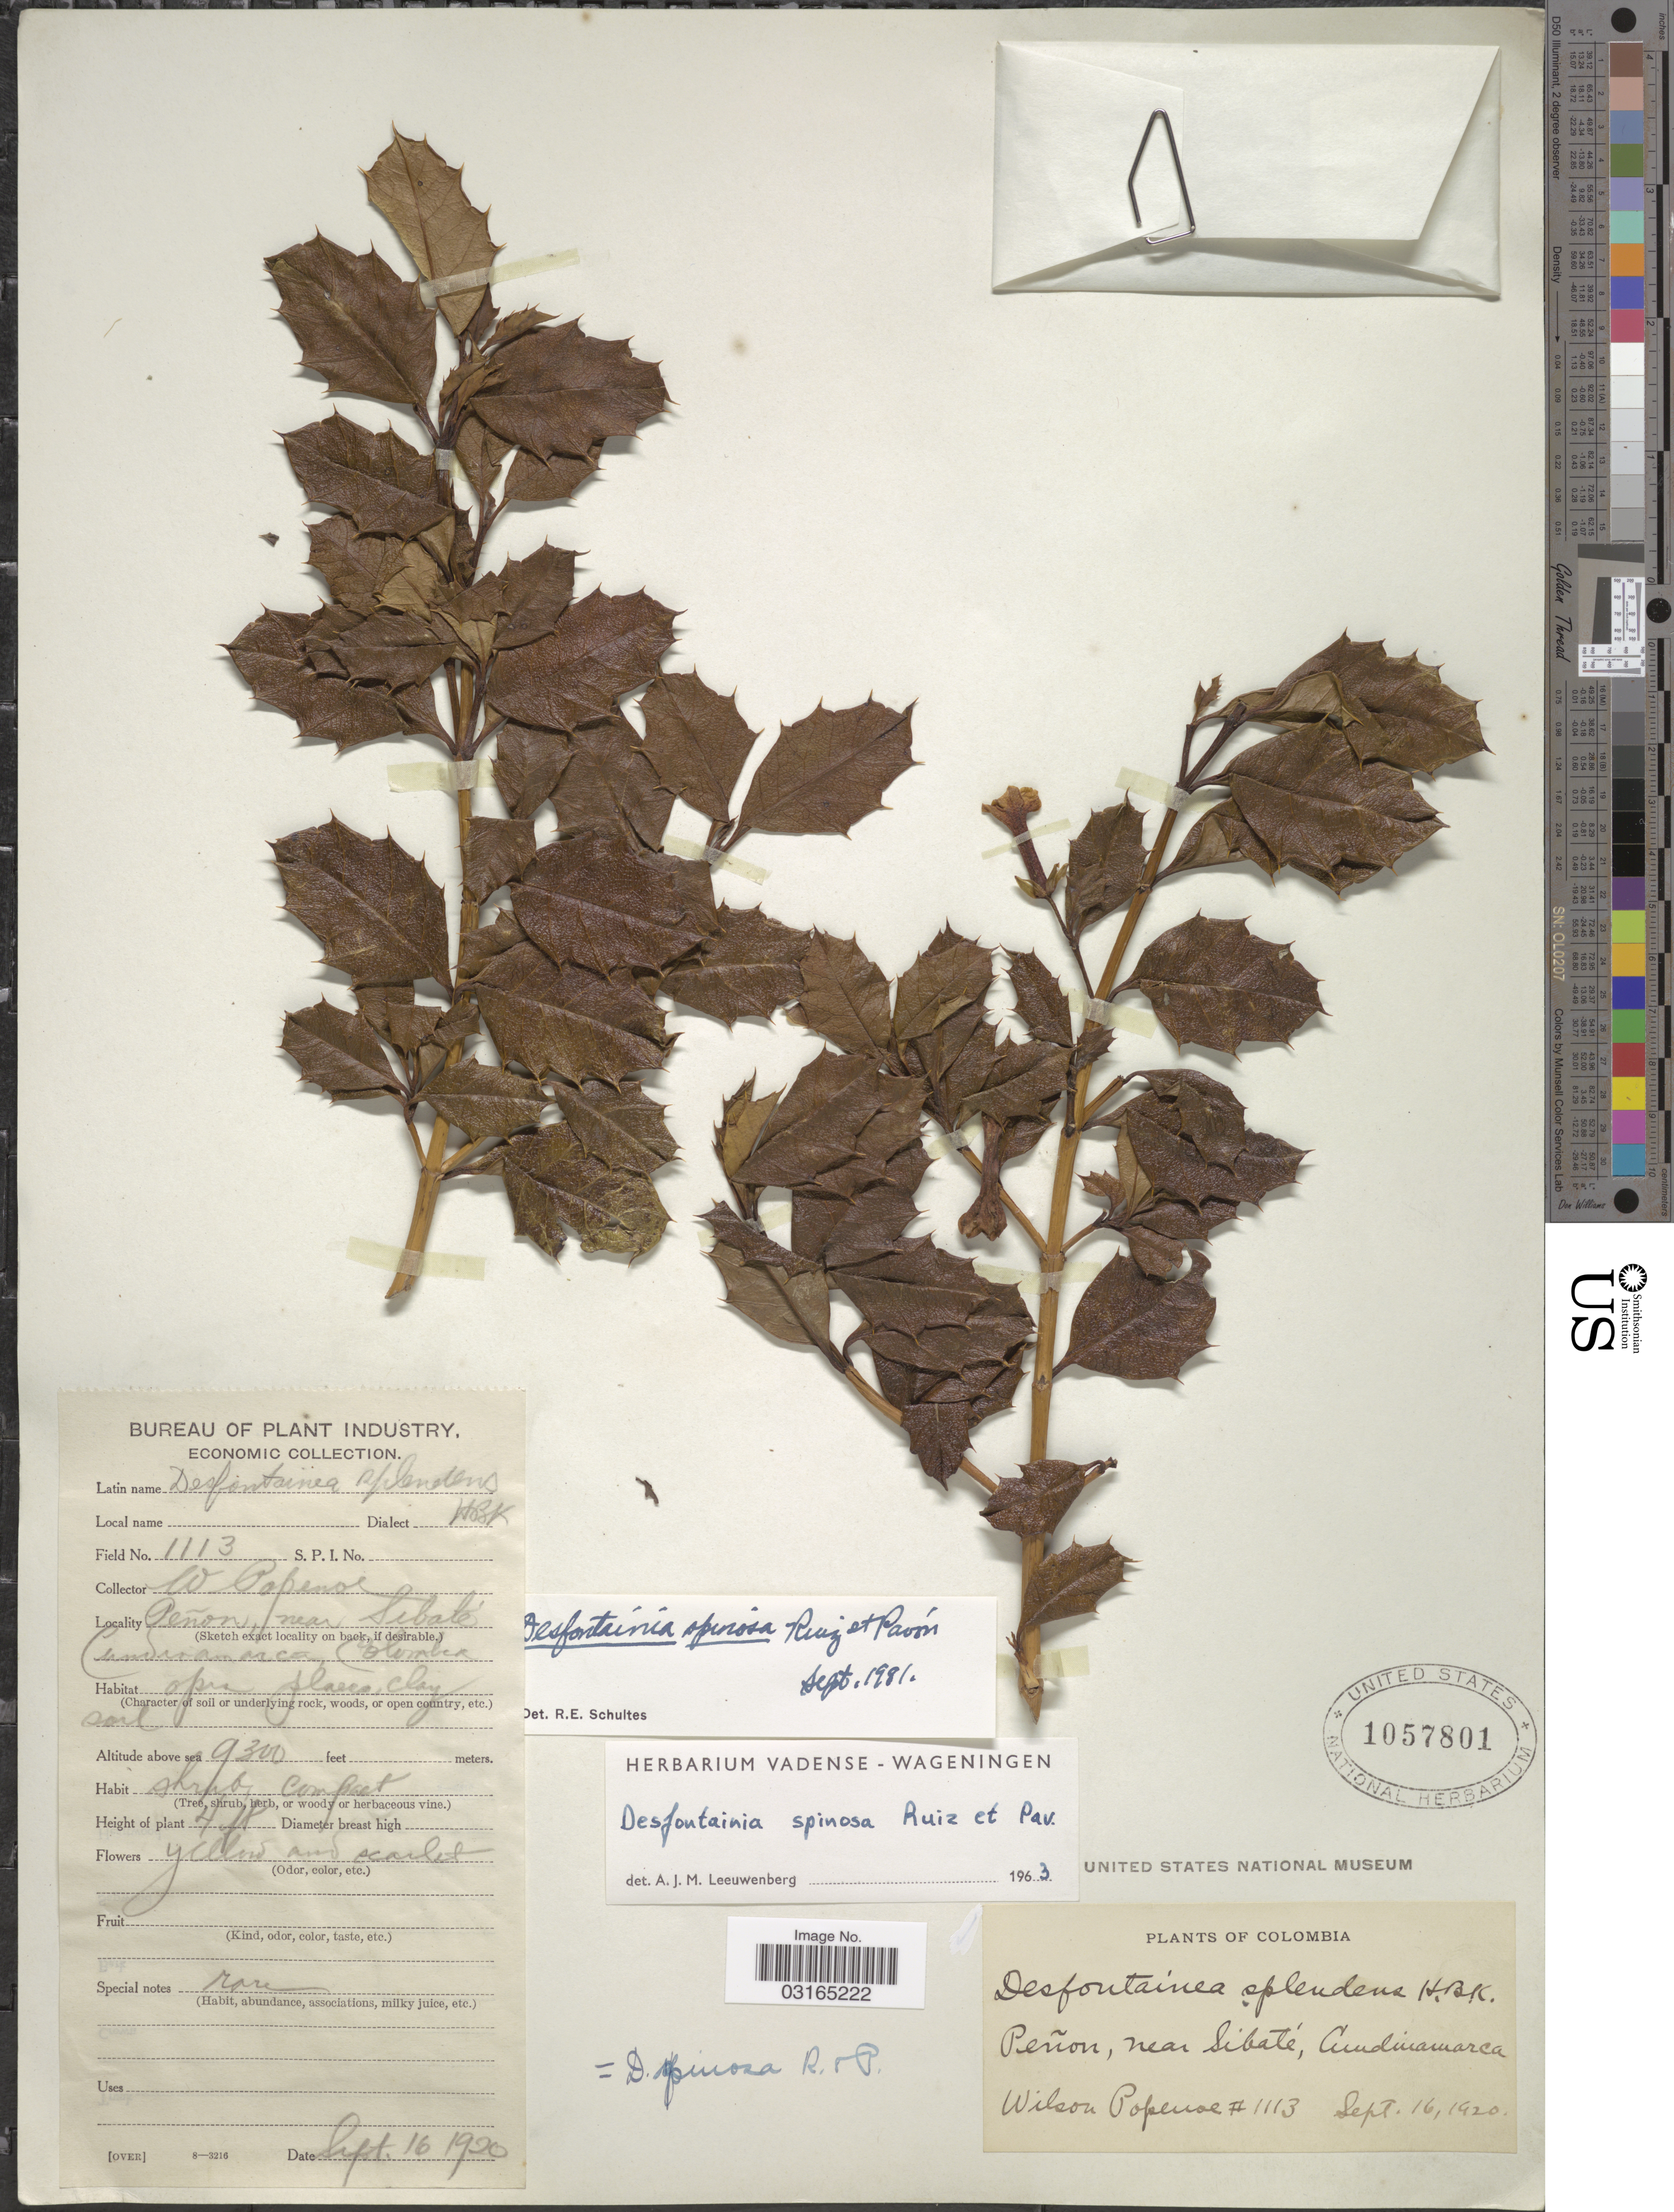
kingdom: Plantae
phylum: Tracheophyta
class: Magnoliopsida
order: Bruniales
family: Columelliaceae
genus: Desfontainia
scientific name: Desfontainia spinosa var. spinosa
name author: Ruiz & Pav.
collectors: F. Popenoe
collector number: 1113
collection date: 1920-09-16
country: Colombia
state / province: Cundinamarca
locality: Peñon, near Sibaté.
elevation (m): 2835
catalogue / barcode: US 1057801